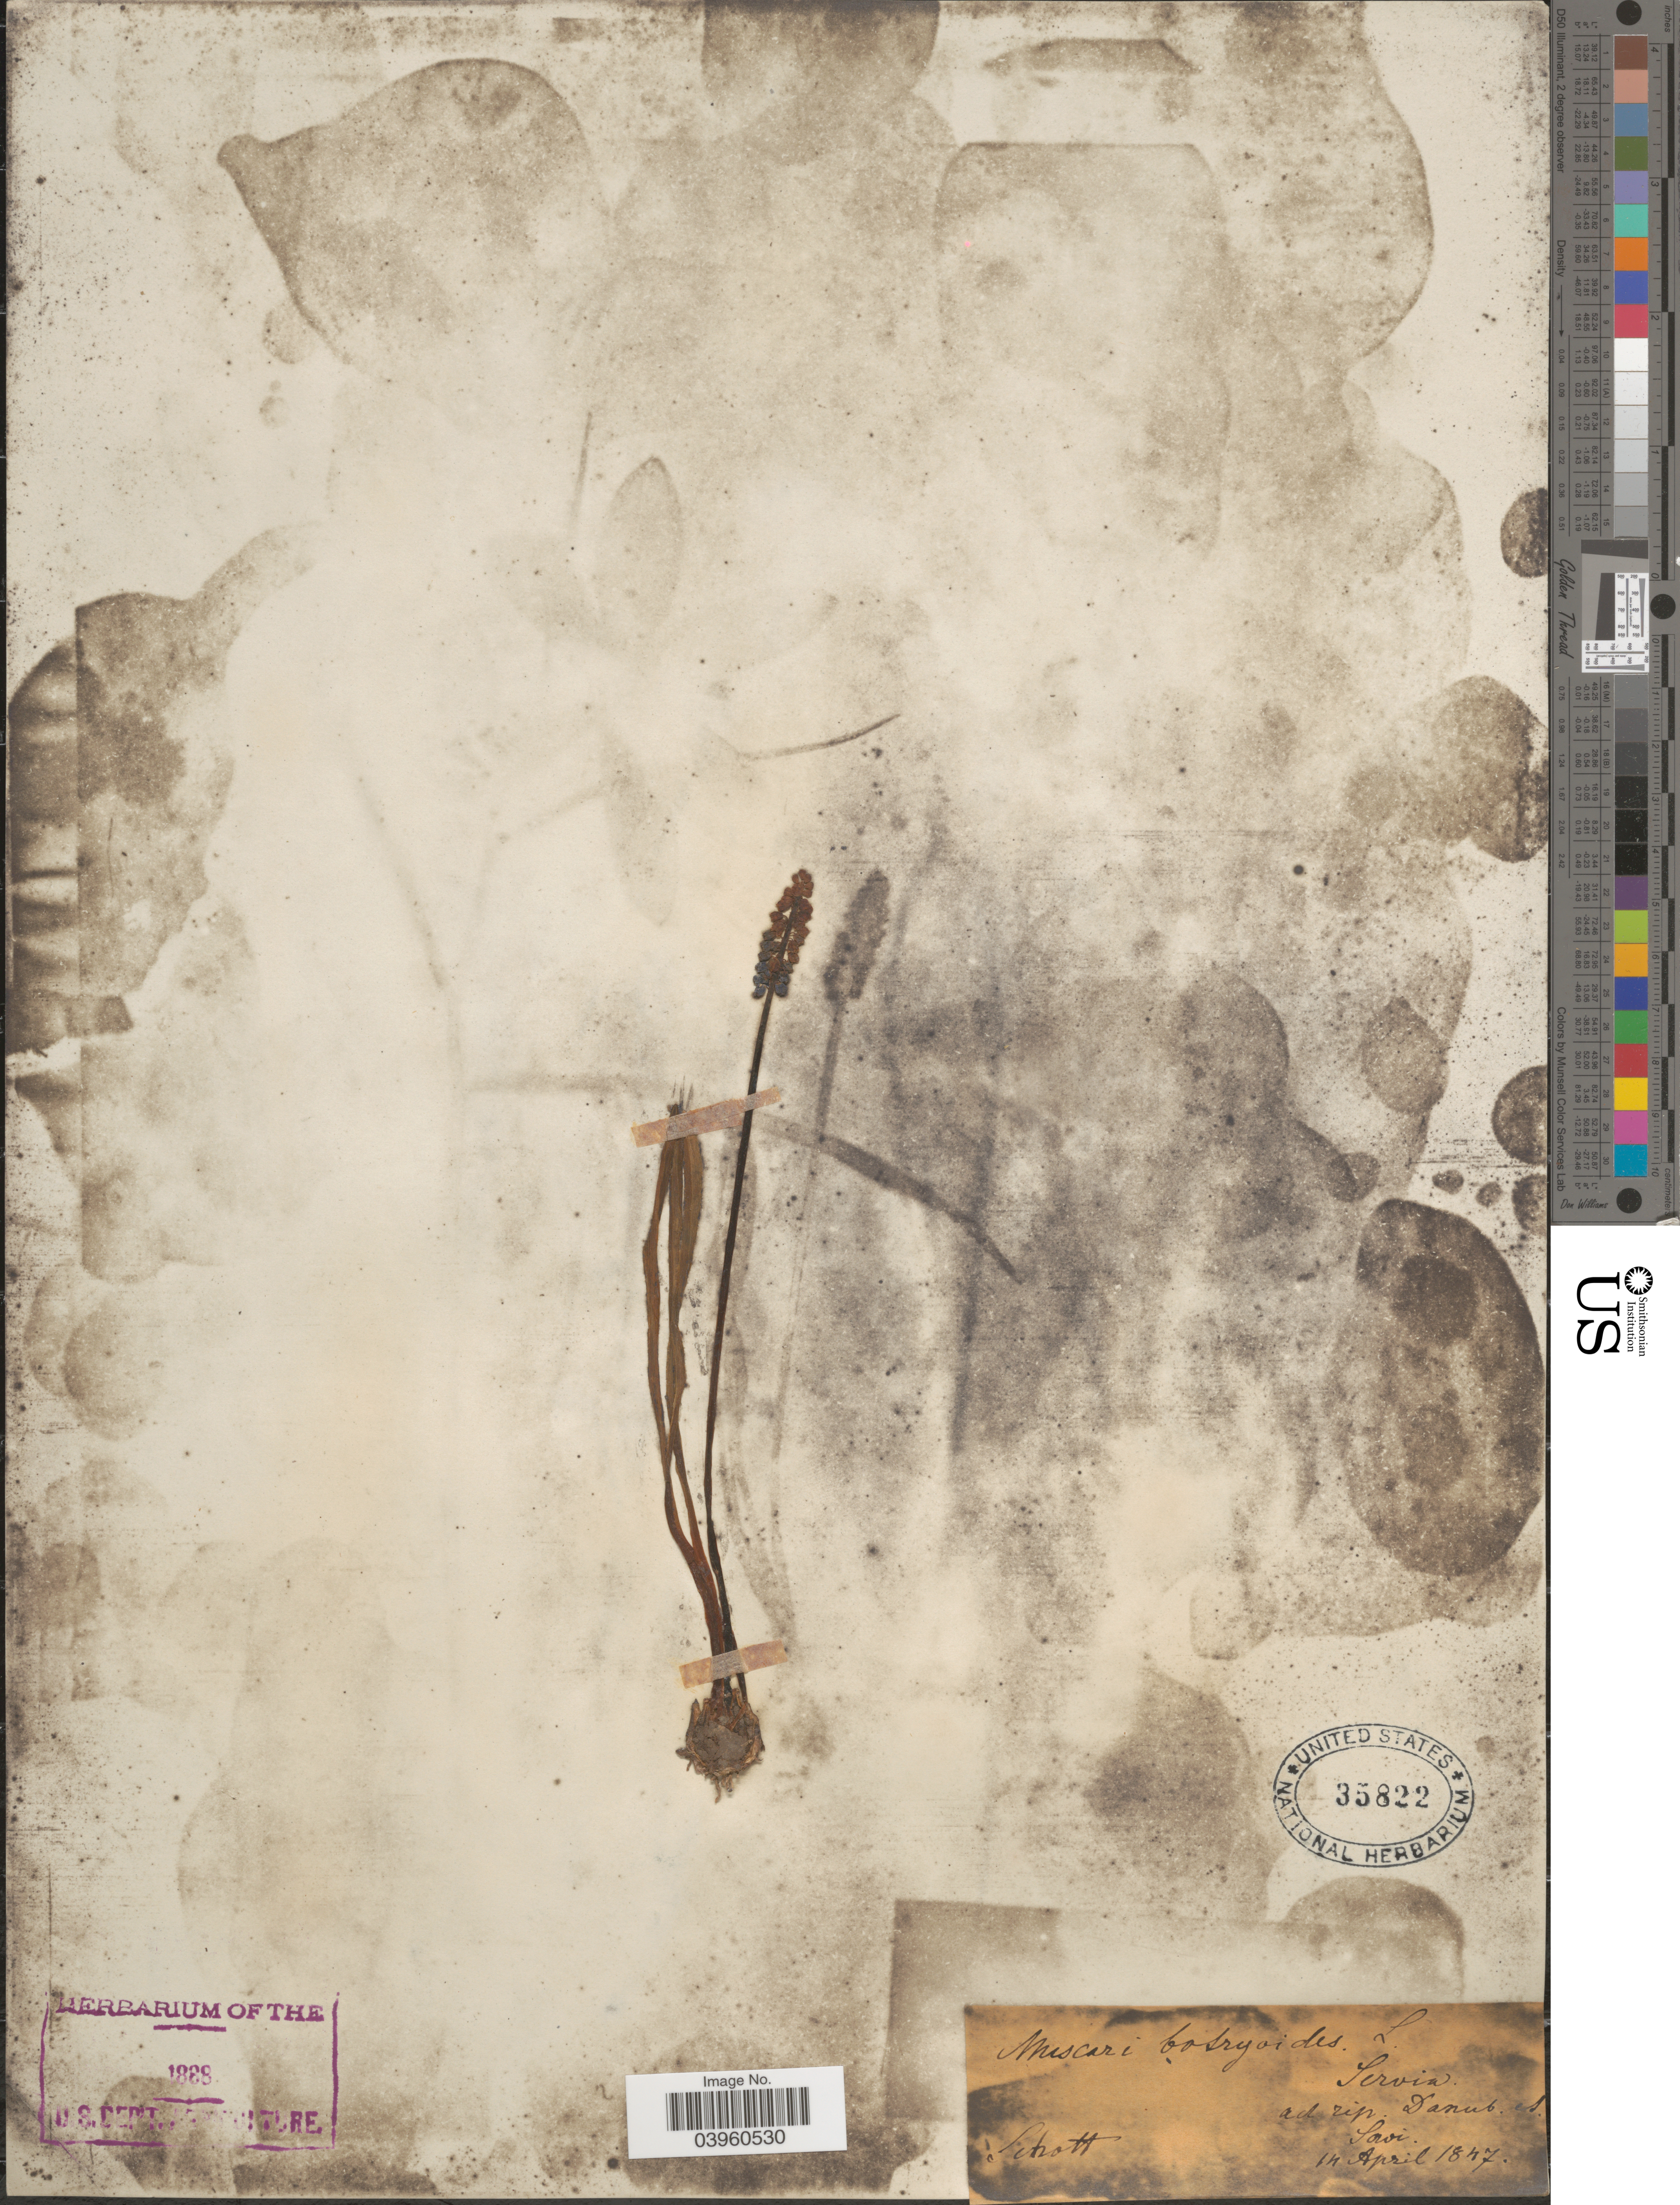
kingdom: Plantae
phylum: Tracheophyta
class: Liliopsida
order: Asparagales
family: Asparagaceae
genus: Muscari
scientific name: Muscari botryoides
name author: (L.) Mill.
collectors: Schott, --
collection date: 1847-04-14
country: Serbia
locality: Servia ad rip. Danub et Savi.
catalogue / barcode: US 35822